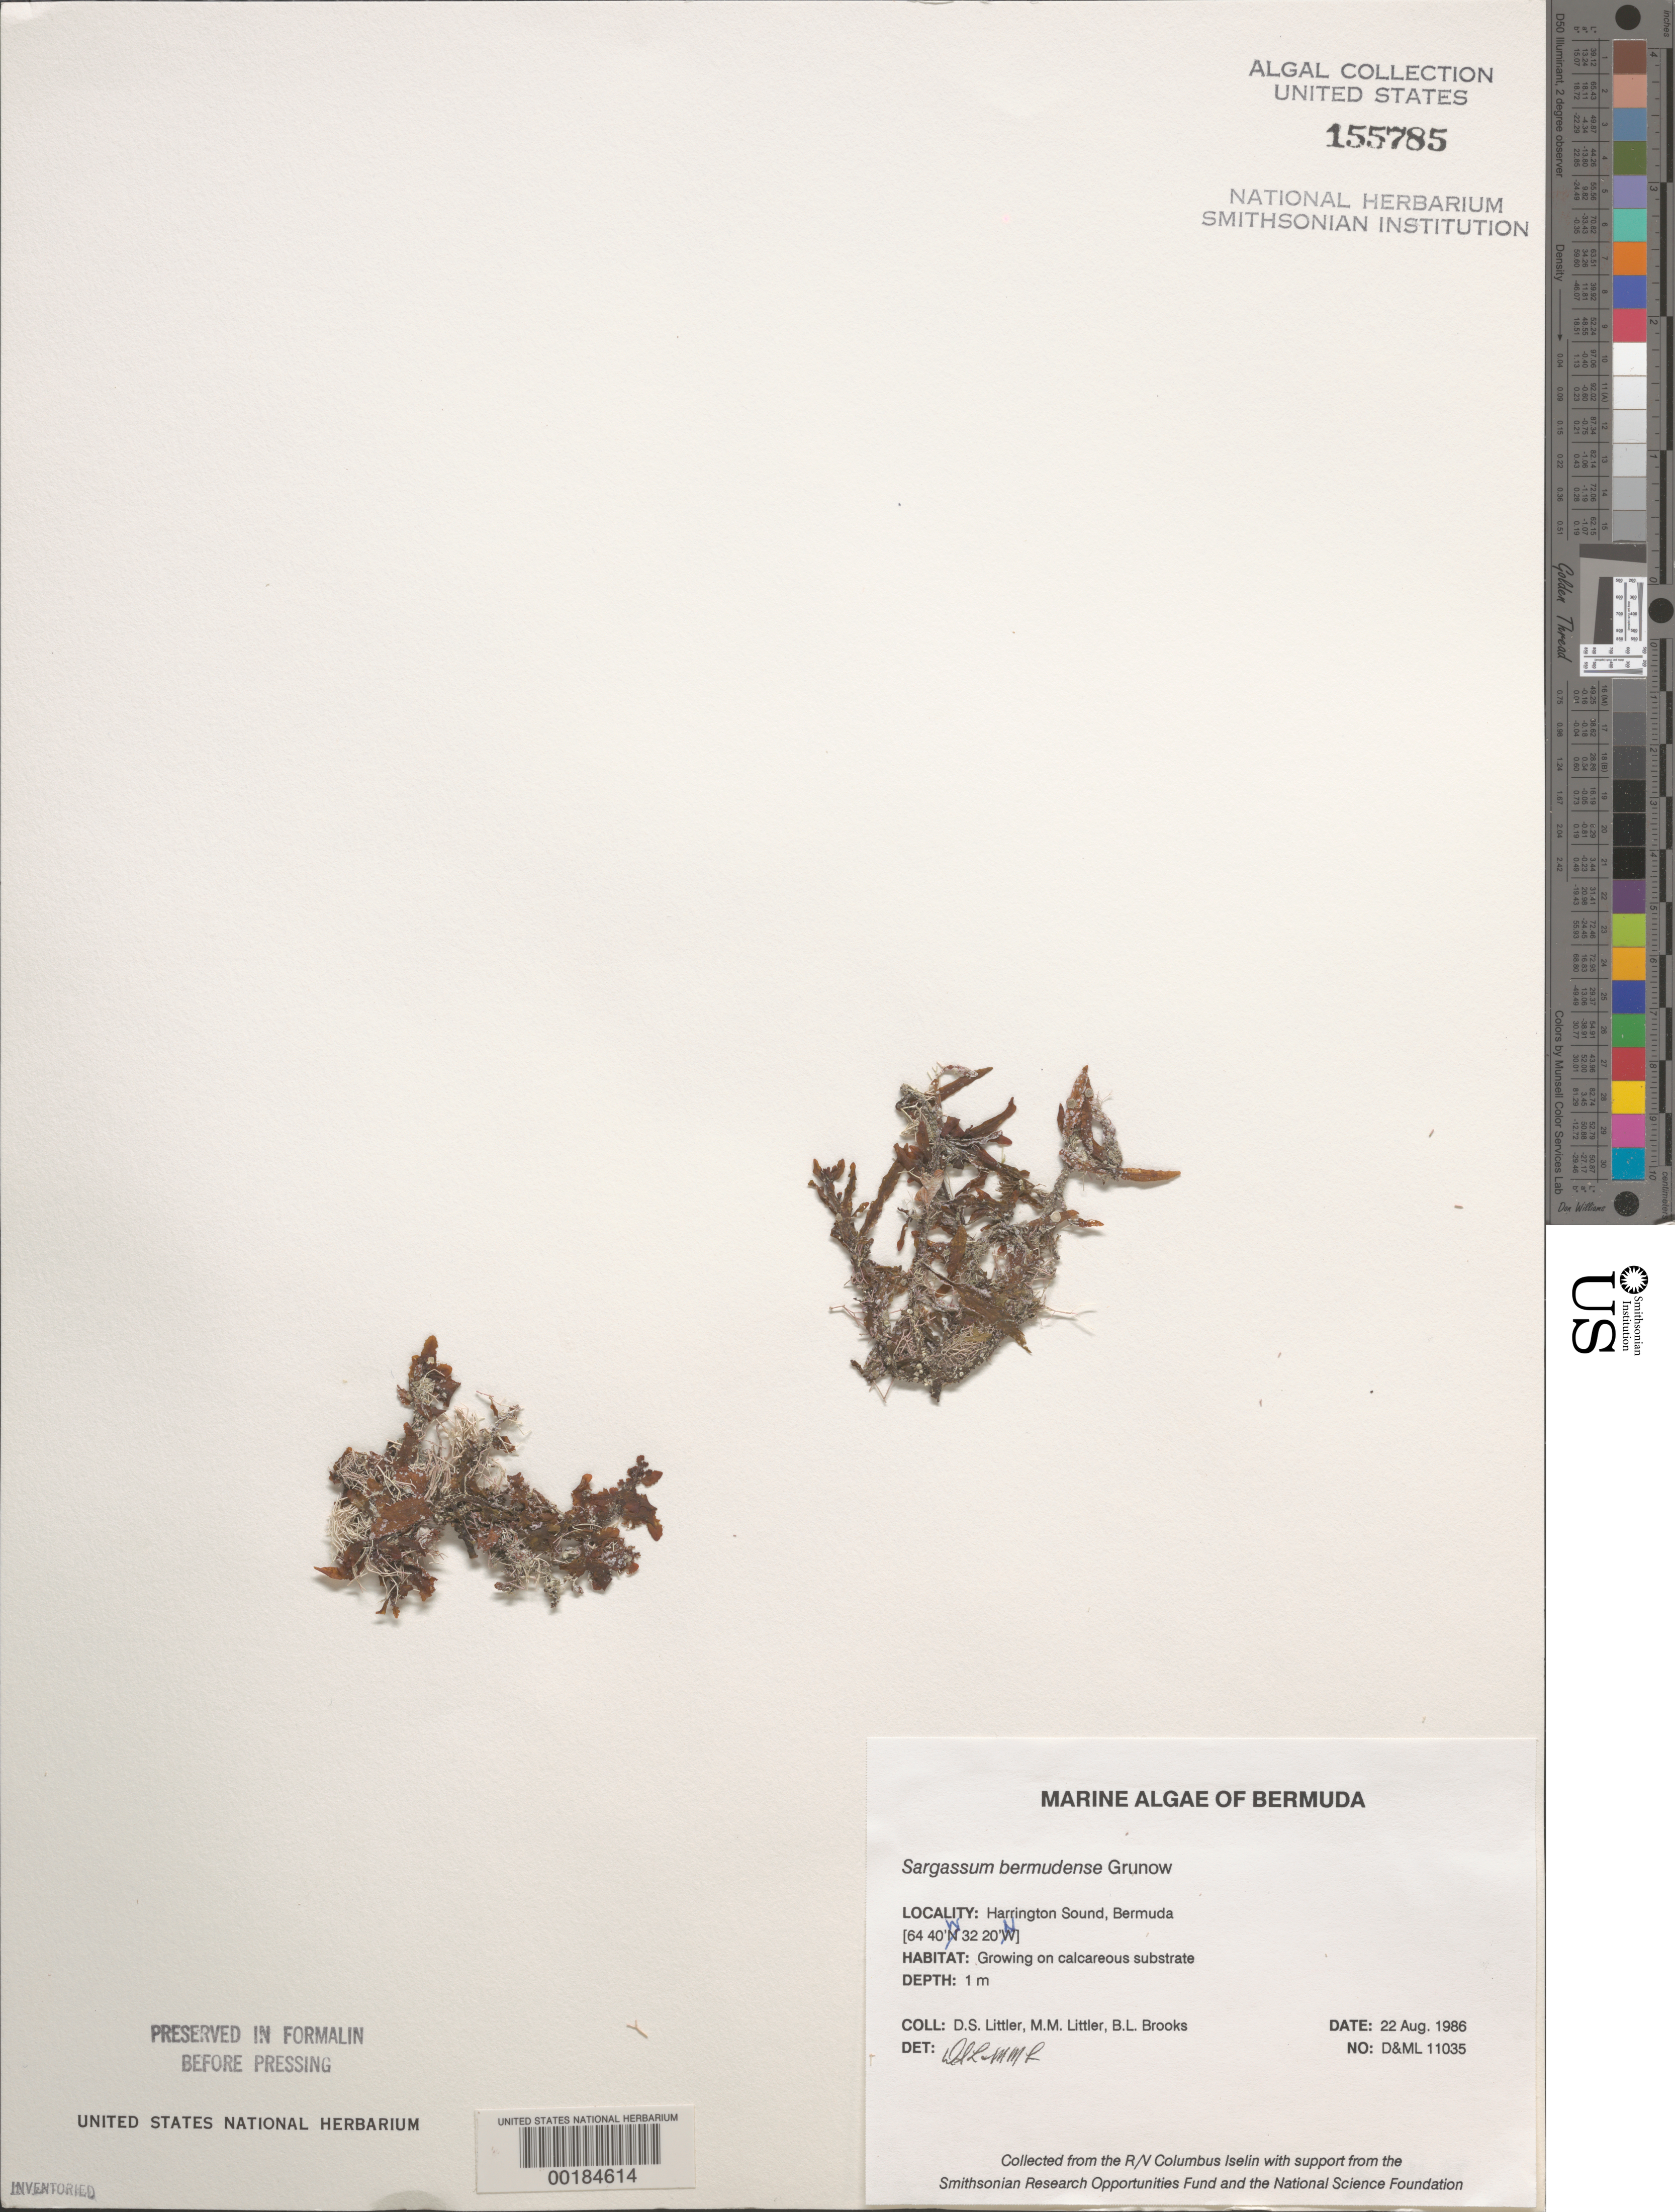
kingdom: Chromista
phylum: Ochrophyta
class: Phaeophyceae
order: Fucales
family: Sargassaceae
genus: Sargassum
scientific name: Sargassum bermudense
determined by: Littler, D. S.; Littler, M. M.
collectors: D. S. Littler, M. M. Littler & B. Brooks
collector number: D&ML 11035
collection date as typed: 22 Aug 1986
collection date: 1986-08-22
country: Bermuda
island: Bermuda Island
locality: Harrington Sound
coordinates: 32 20' N, 64 40' W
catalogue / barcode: US 155785